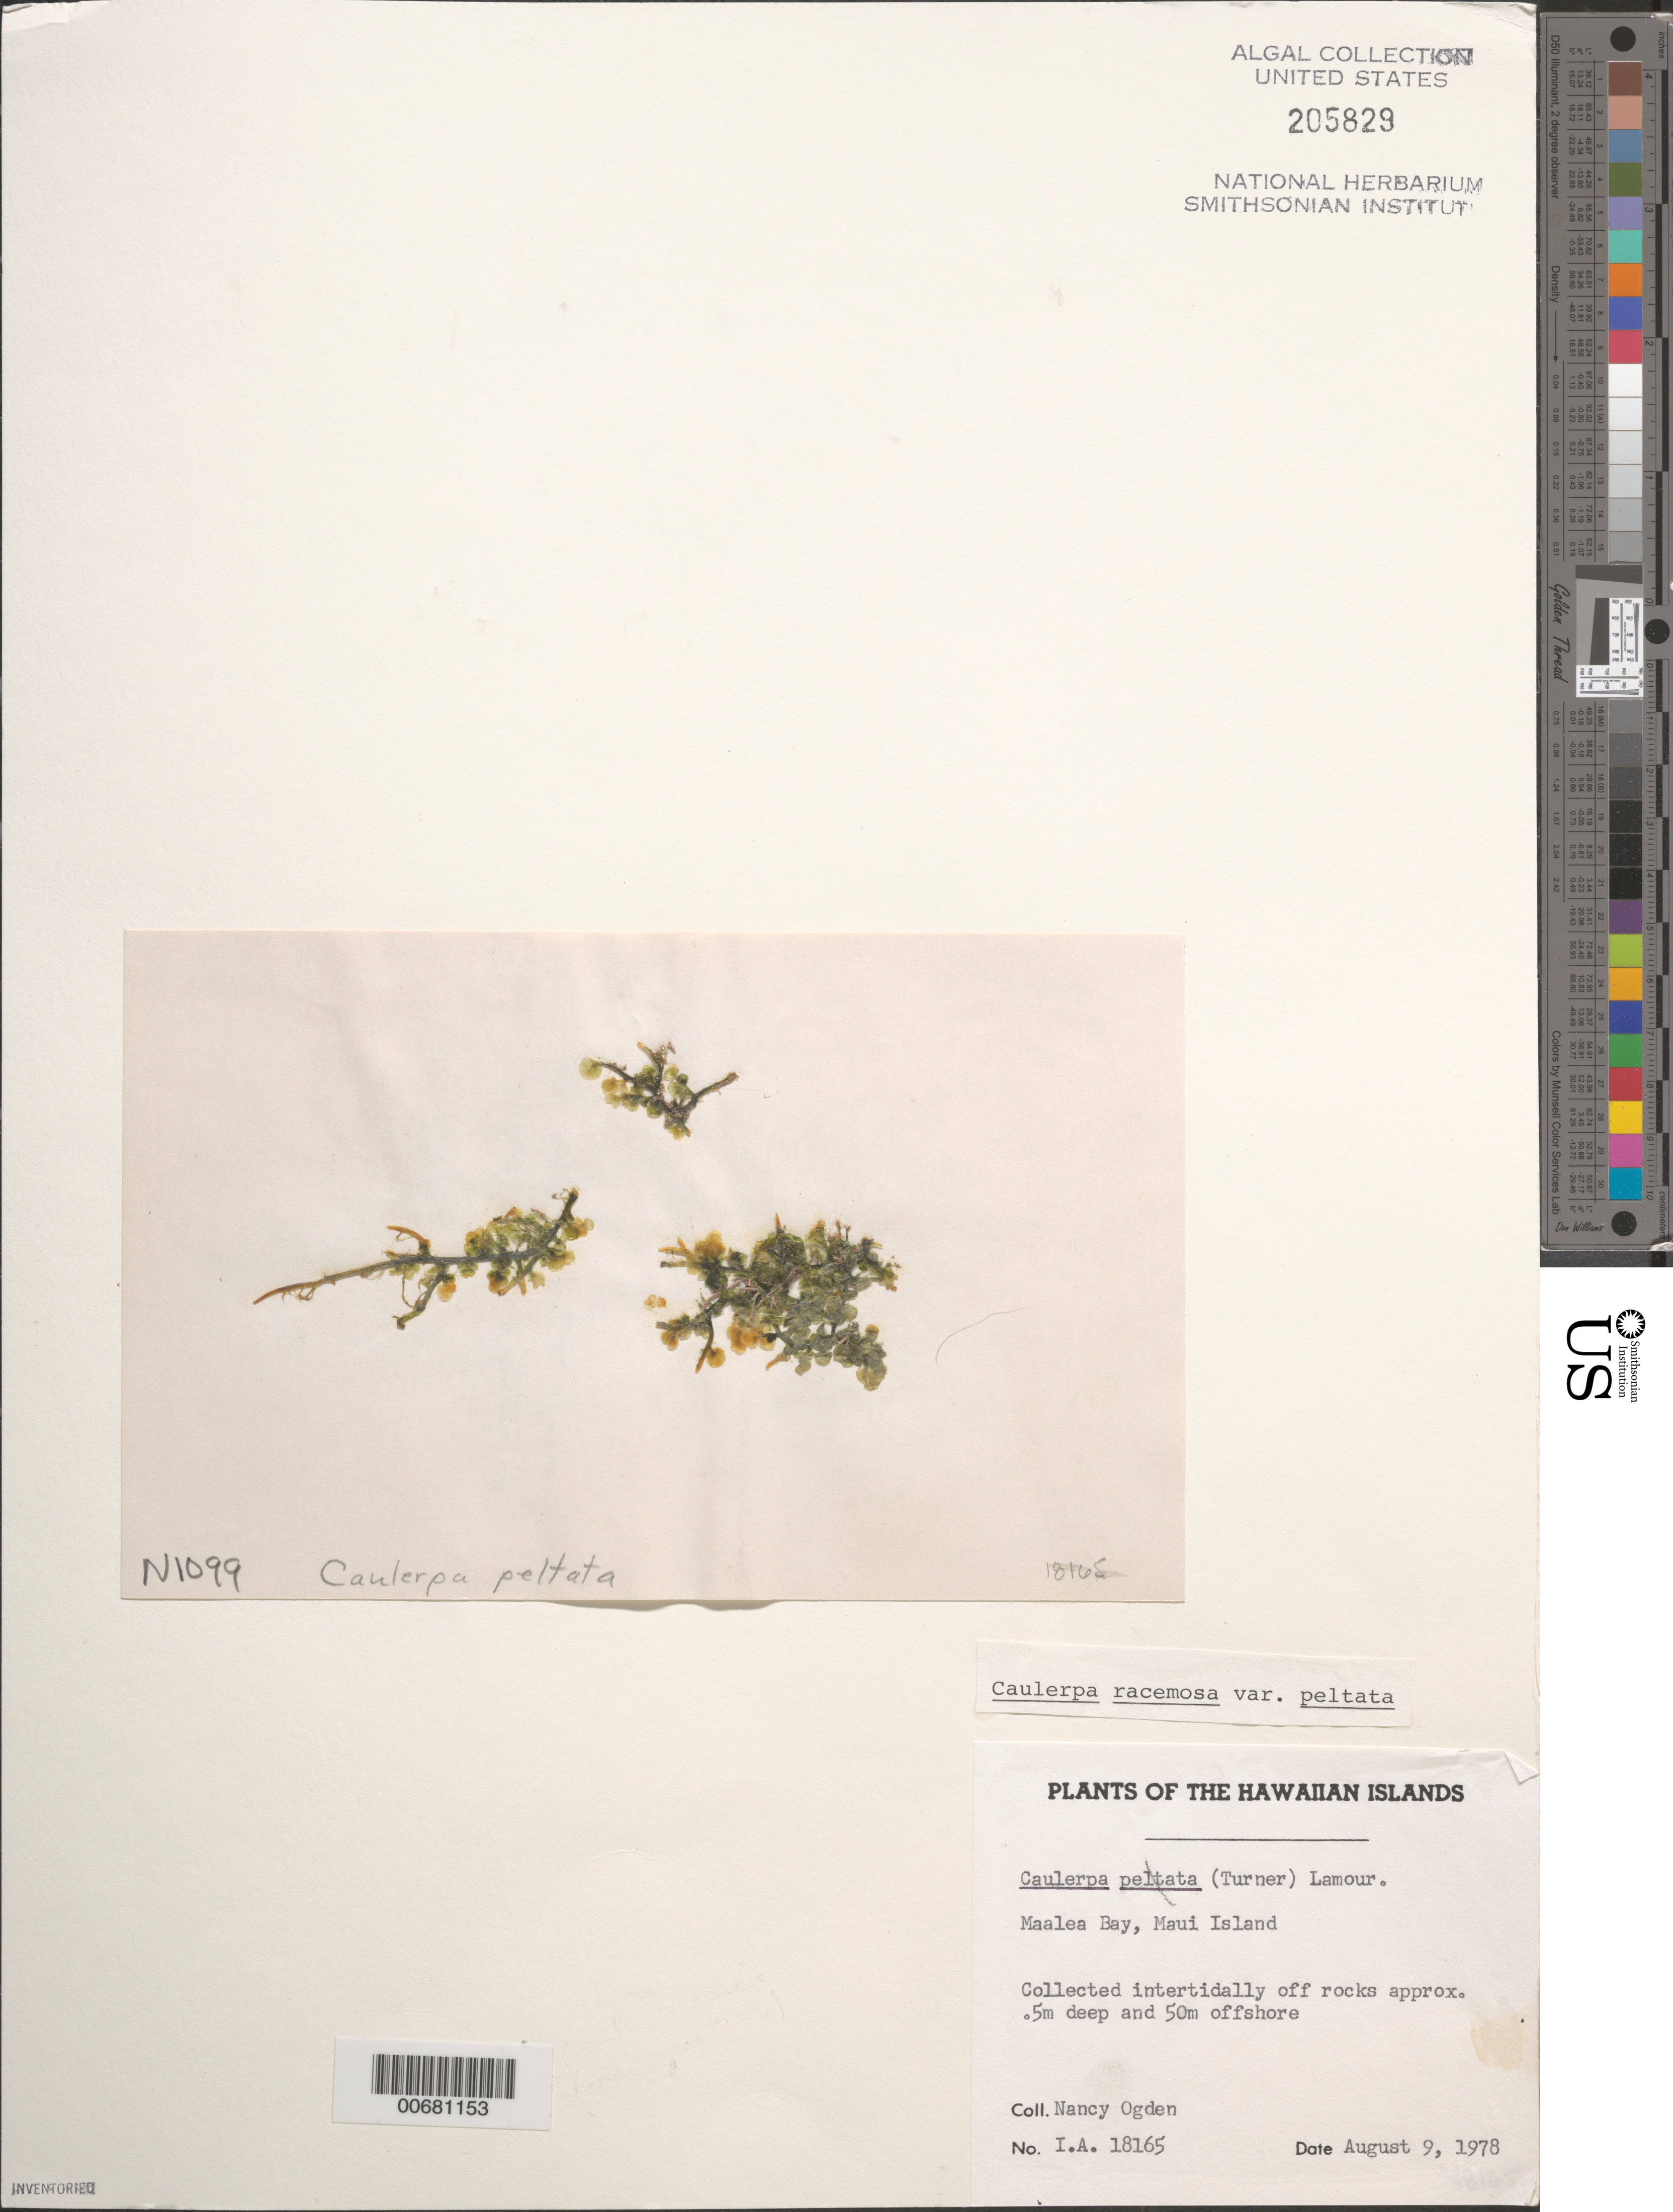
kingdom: Plantae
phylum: Chlorophyta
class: Ulvophyceae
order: Bryopsidales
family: Caulerpaceae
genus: Caulerpa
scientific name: Caulerpa racemosa var. peltata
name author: (J.V.Lamouroux) Eubank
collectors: N. Ogden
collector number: IAA 18165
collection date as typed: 09 Aug 1978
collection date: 1978-08-09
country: United States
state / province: Hawaii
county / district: Maui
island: Maui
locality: Maalaea Bay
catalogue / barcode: US 205829